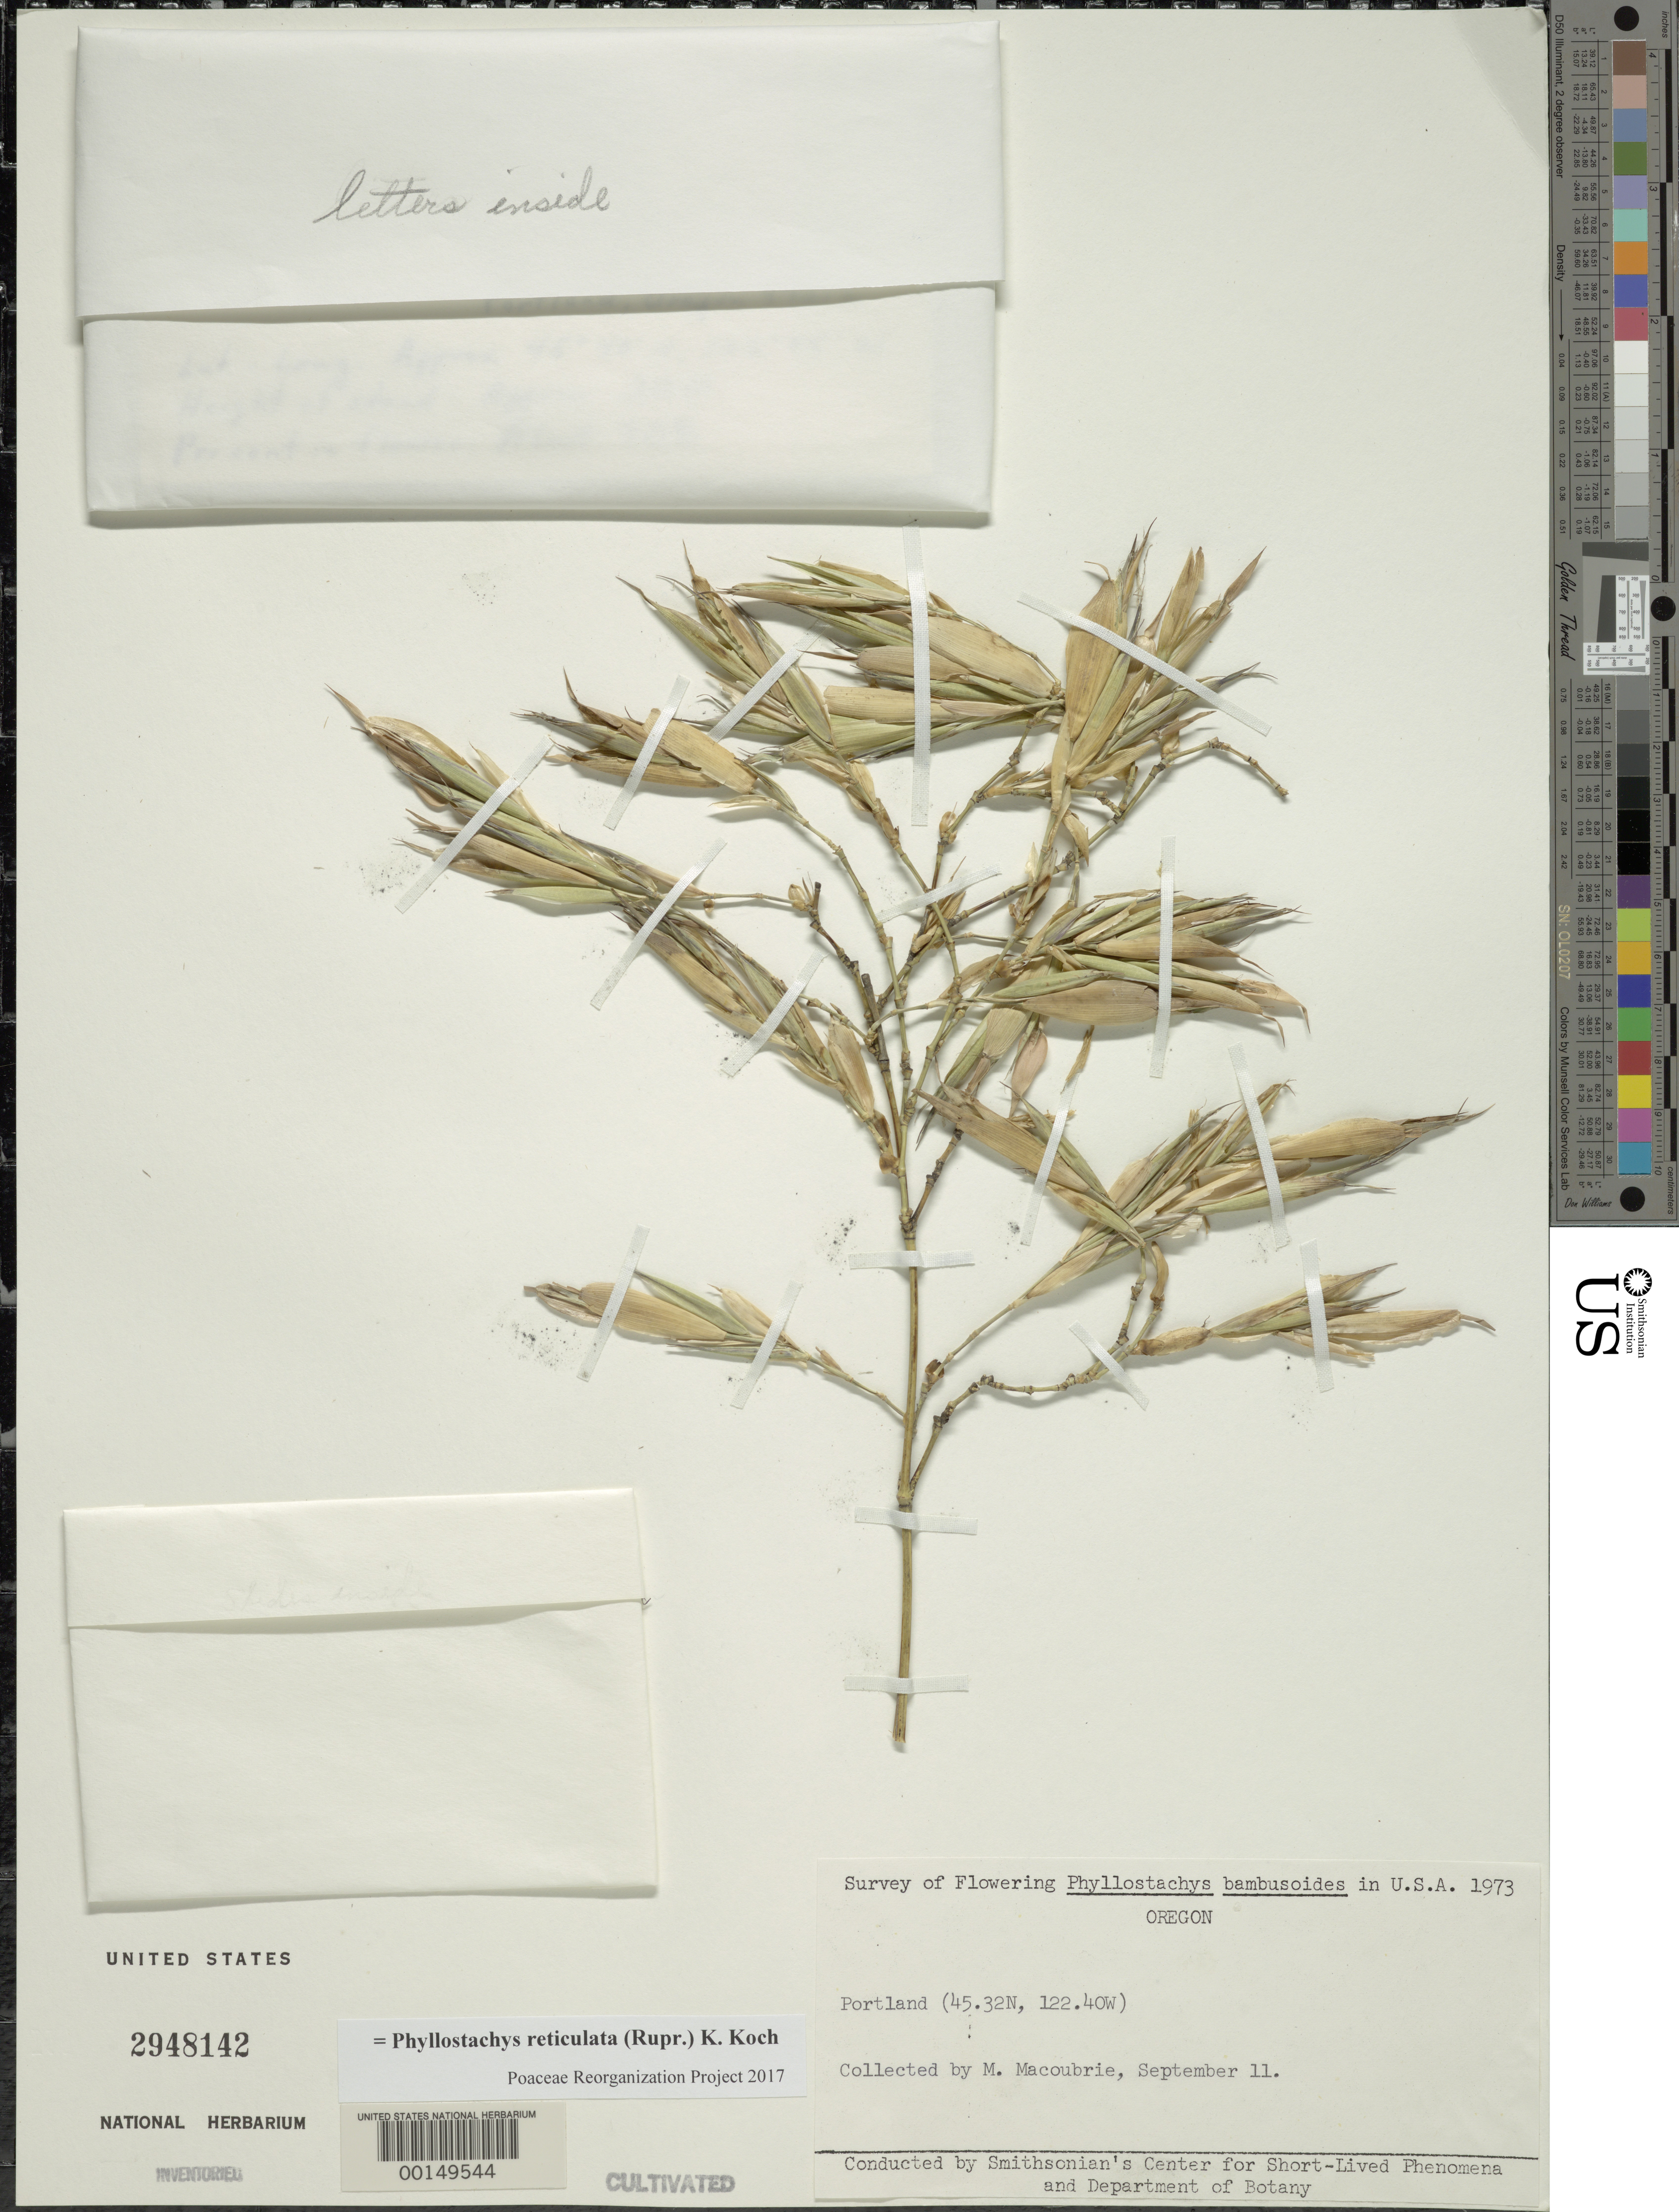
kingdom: Plantae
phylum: Tracheophyta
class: Liliopsida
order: Poales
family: Poaceae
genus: Phyllostachys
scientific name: Phyllostachys reticulata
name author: (Rupr.) K. Koch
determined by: Poaceae Reorganization Project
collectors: M. Macoubrie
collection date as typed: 11 Sep 1973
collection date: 1973-09-11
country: United States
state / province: Oregon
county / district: Multnomah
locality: Portland, lat. 45.32n: long. 122.40w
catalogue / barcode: US 2948142